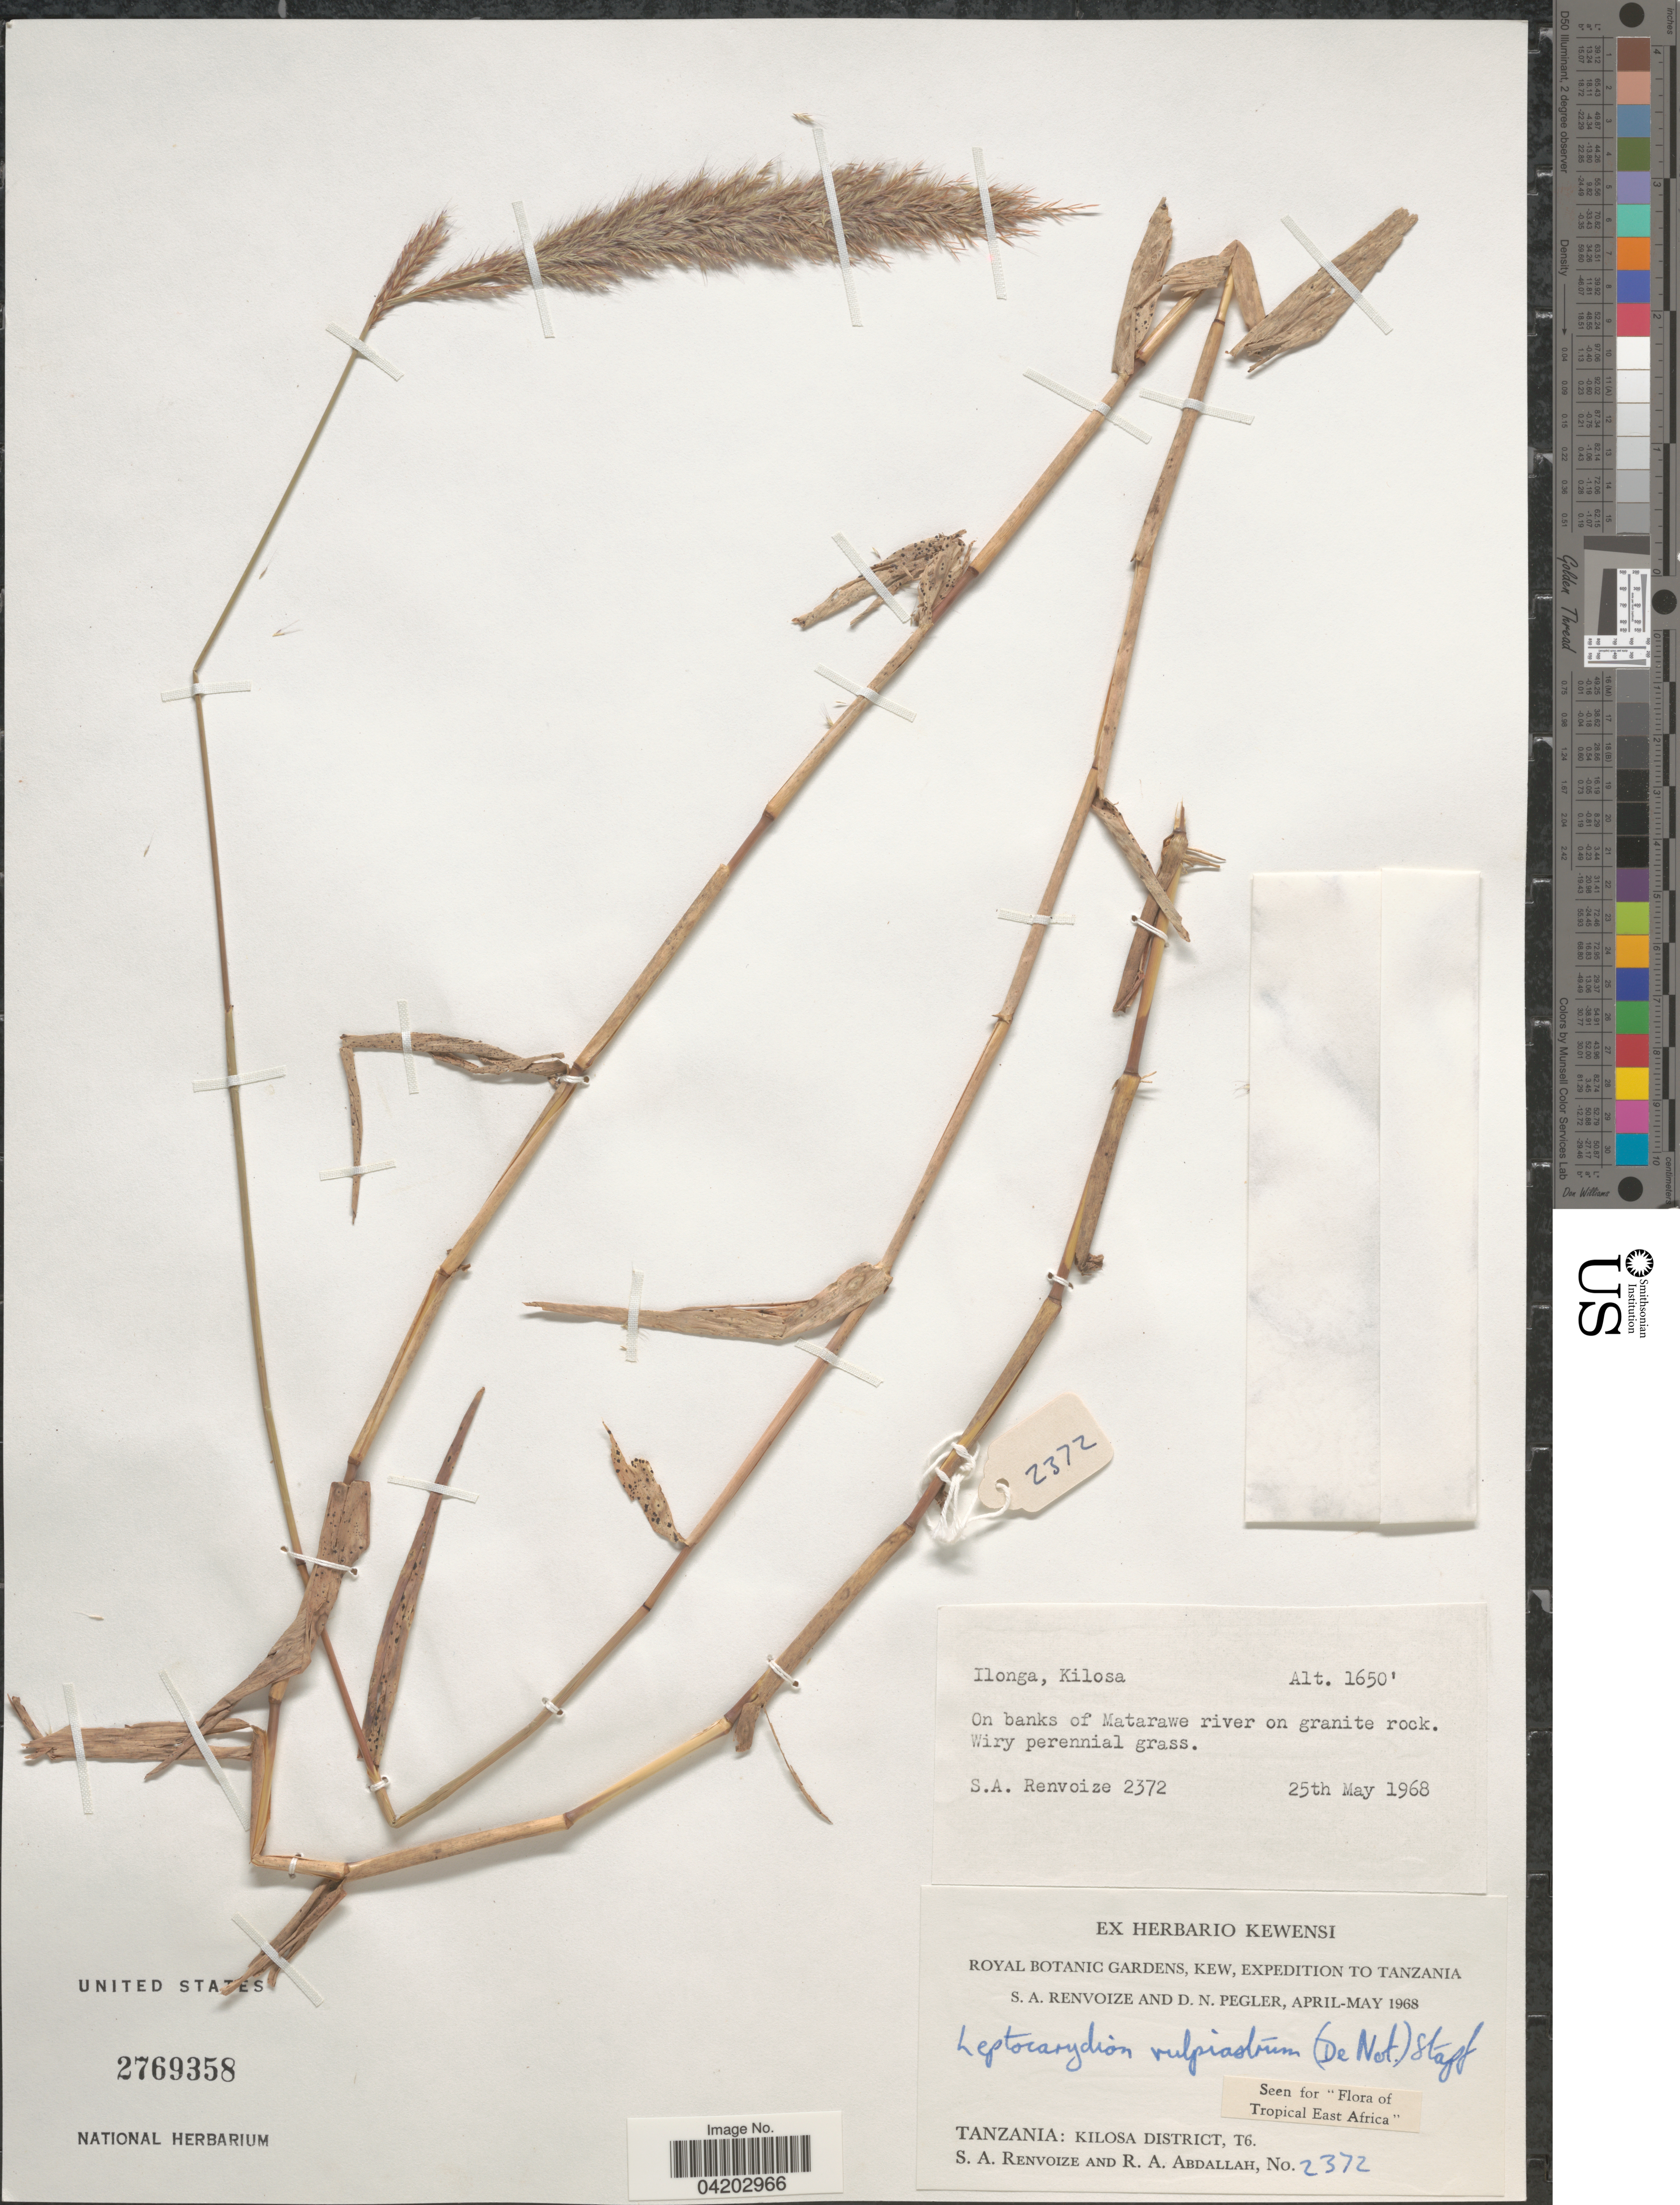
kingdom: Plantae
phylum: Tracheophyta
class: Liliopsida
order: Poales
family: Poaceae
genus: Leptocarydion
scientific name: Leptocarydion vulpiastrum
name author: (De Not.) Stapf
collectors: S. A. Renvoize & R. Abdallah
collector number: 2372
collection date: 1968-05-25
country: Tanzania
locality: Royal Botanic Gardens, Kew, Expedition to Tanzania S. A. Renvoize and D. N. Pegler, April-May 1968. Kilosa District, T6. Ilonga, Kilosa. On banks of Matarawe river.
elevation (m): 503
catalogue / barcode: US 2769358